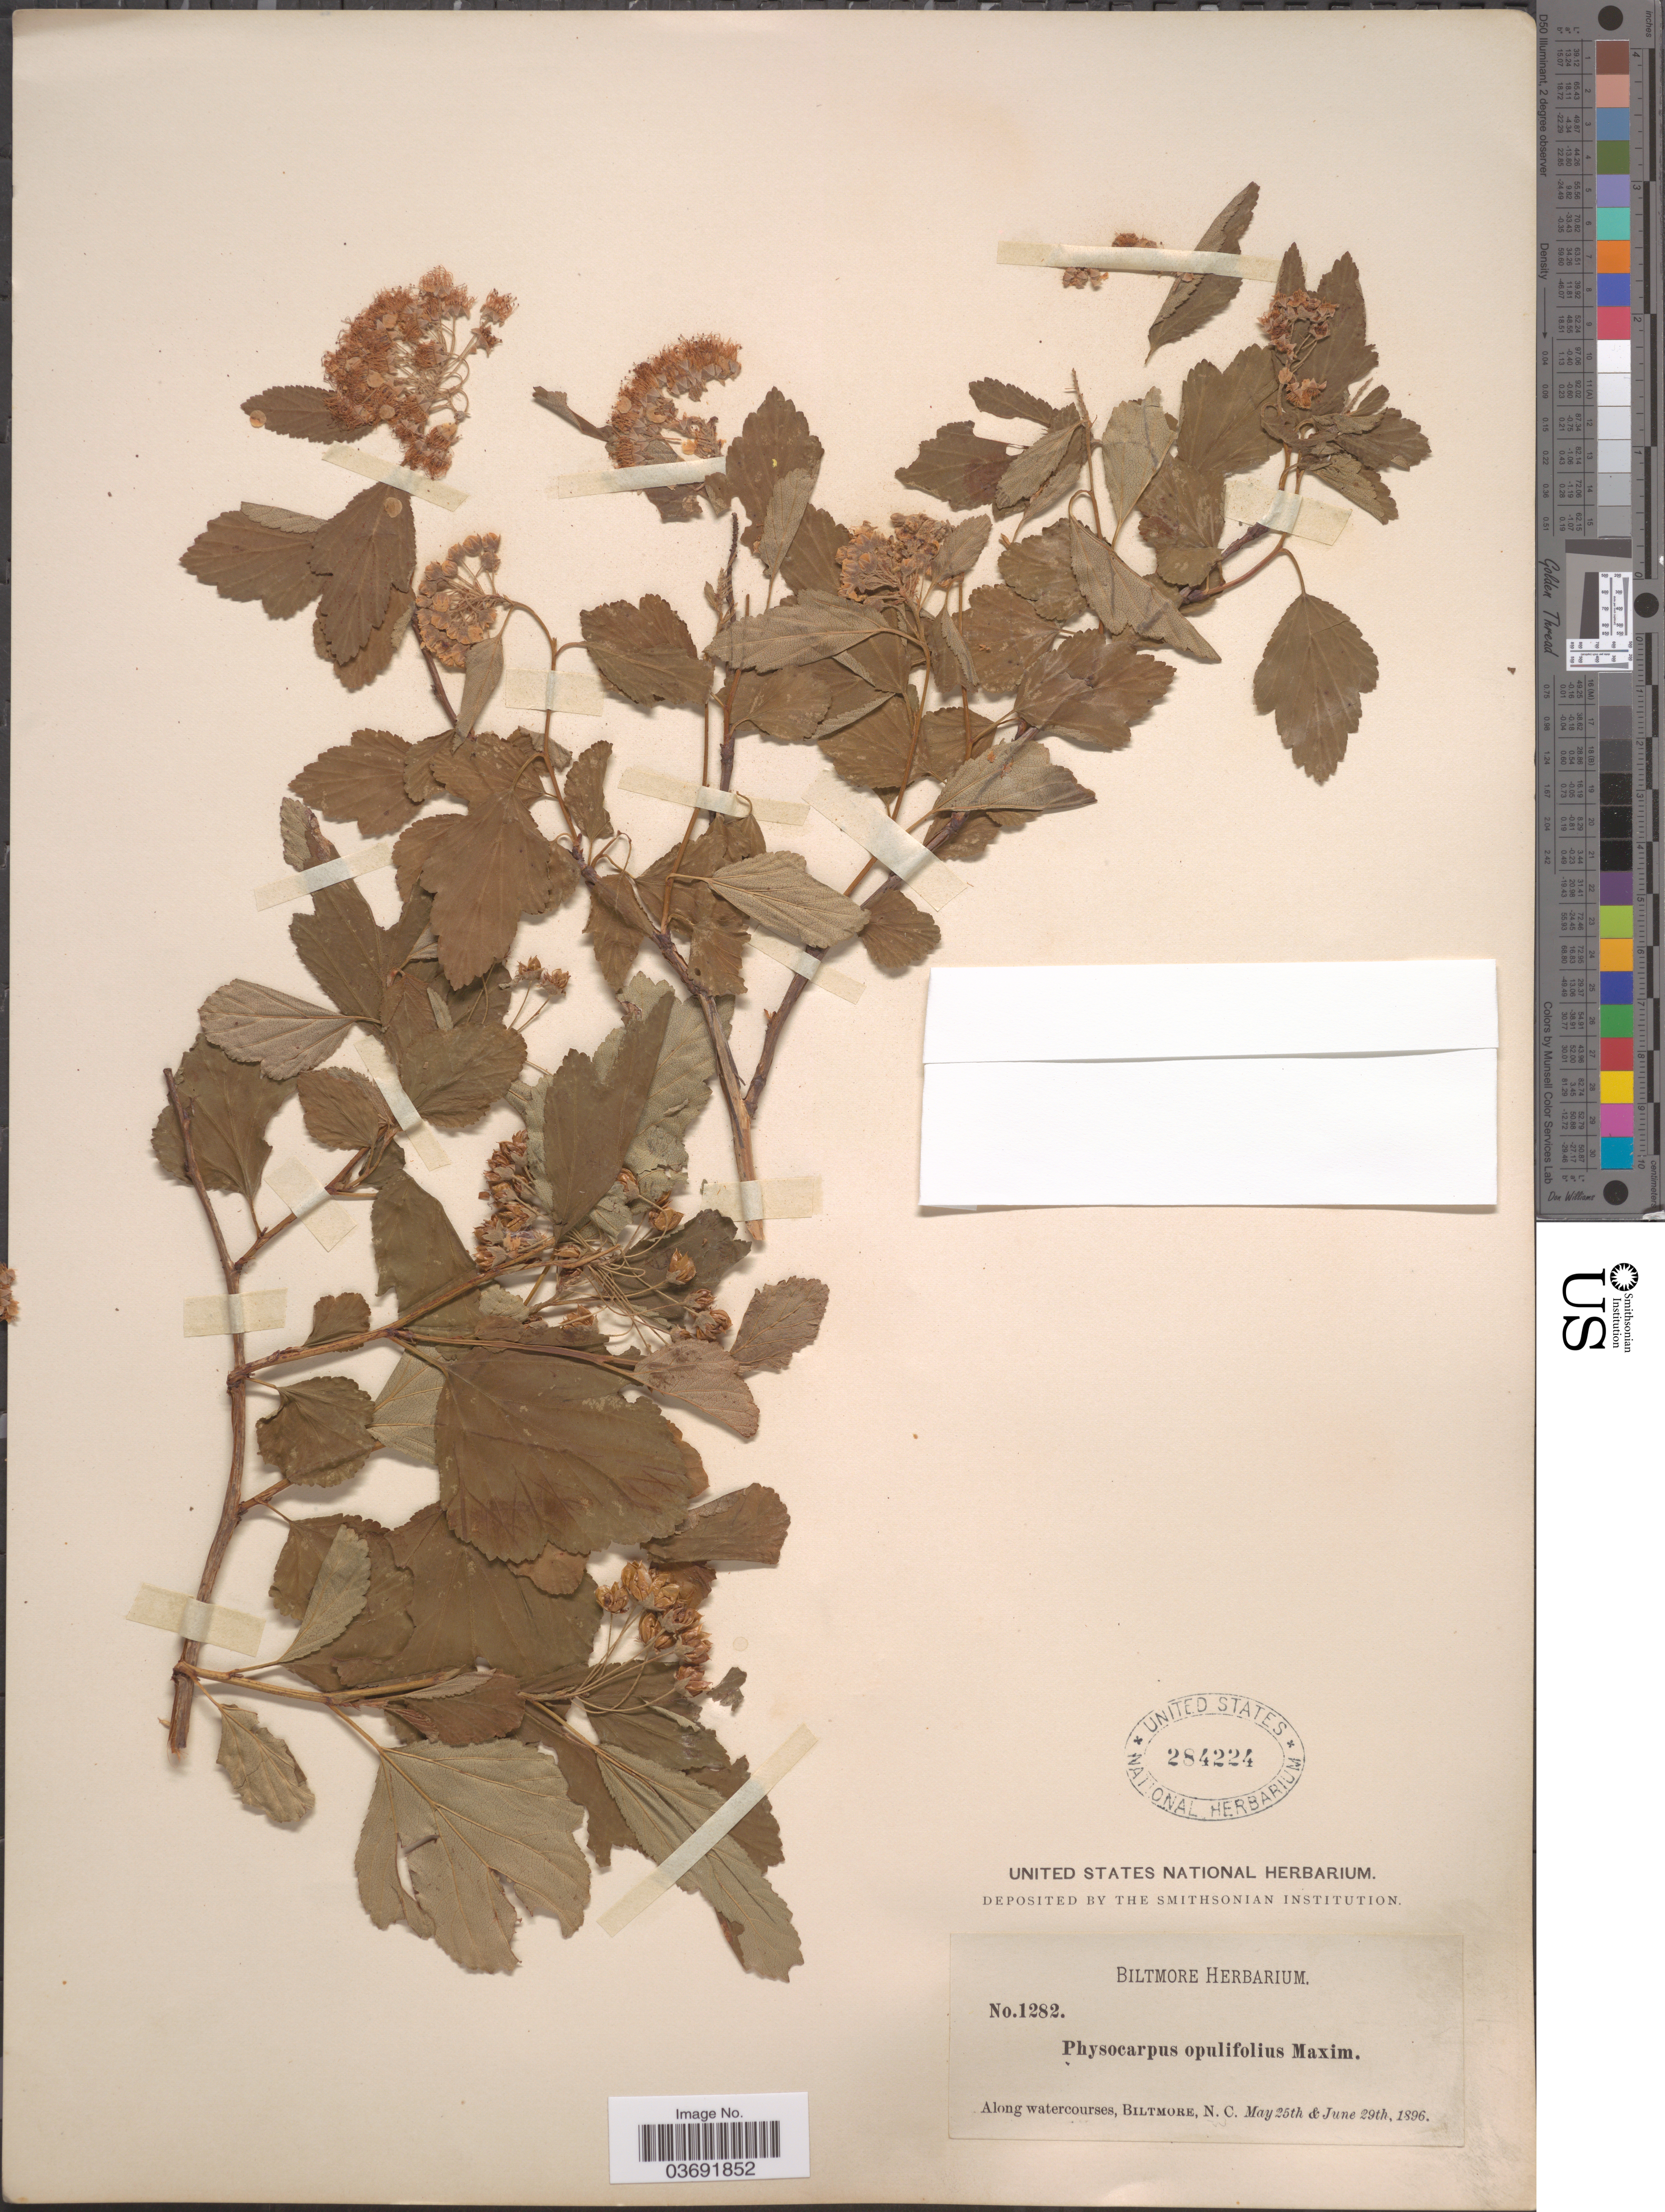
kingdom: Plantae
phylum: Tracheophyta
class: Magnoliopsida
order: Rosales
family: Rosaceae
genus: Physocarpus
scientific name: Physocarpus opulifolius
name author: (L.) Maxim.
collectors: ex herb. Biltmore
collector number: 1282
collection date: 1896-05-25/1896-06-29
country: United States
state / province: North Carolina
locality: Along watercourses, Biltmore.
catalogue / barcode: US 284224